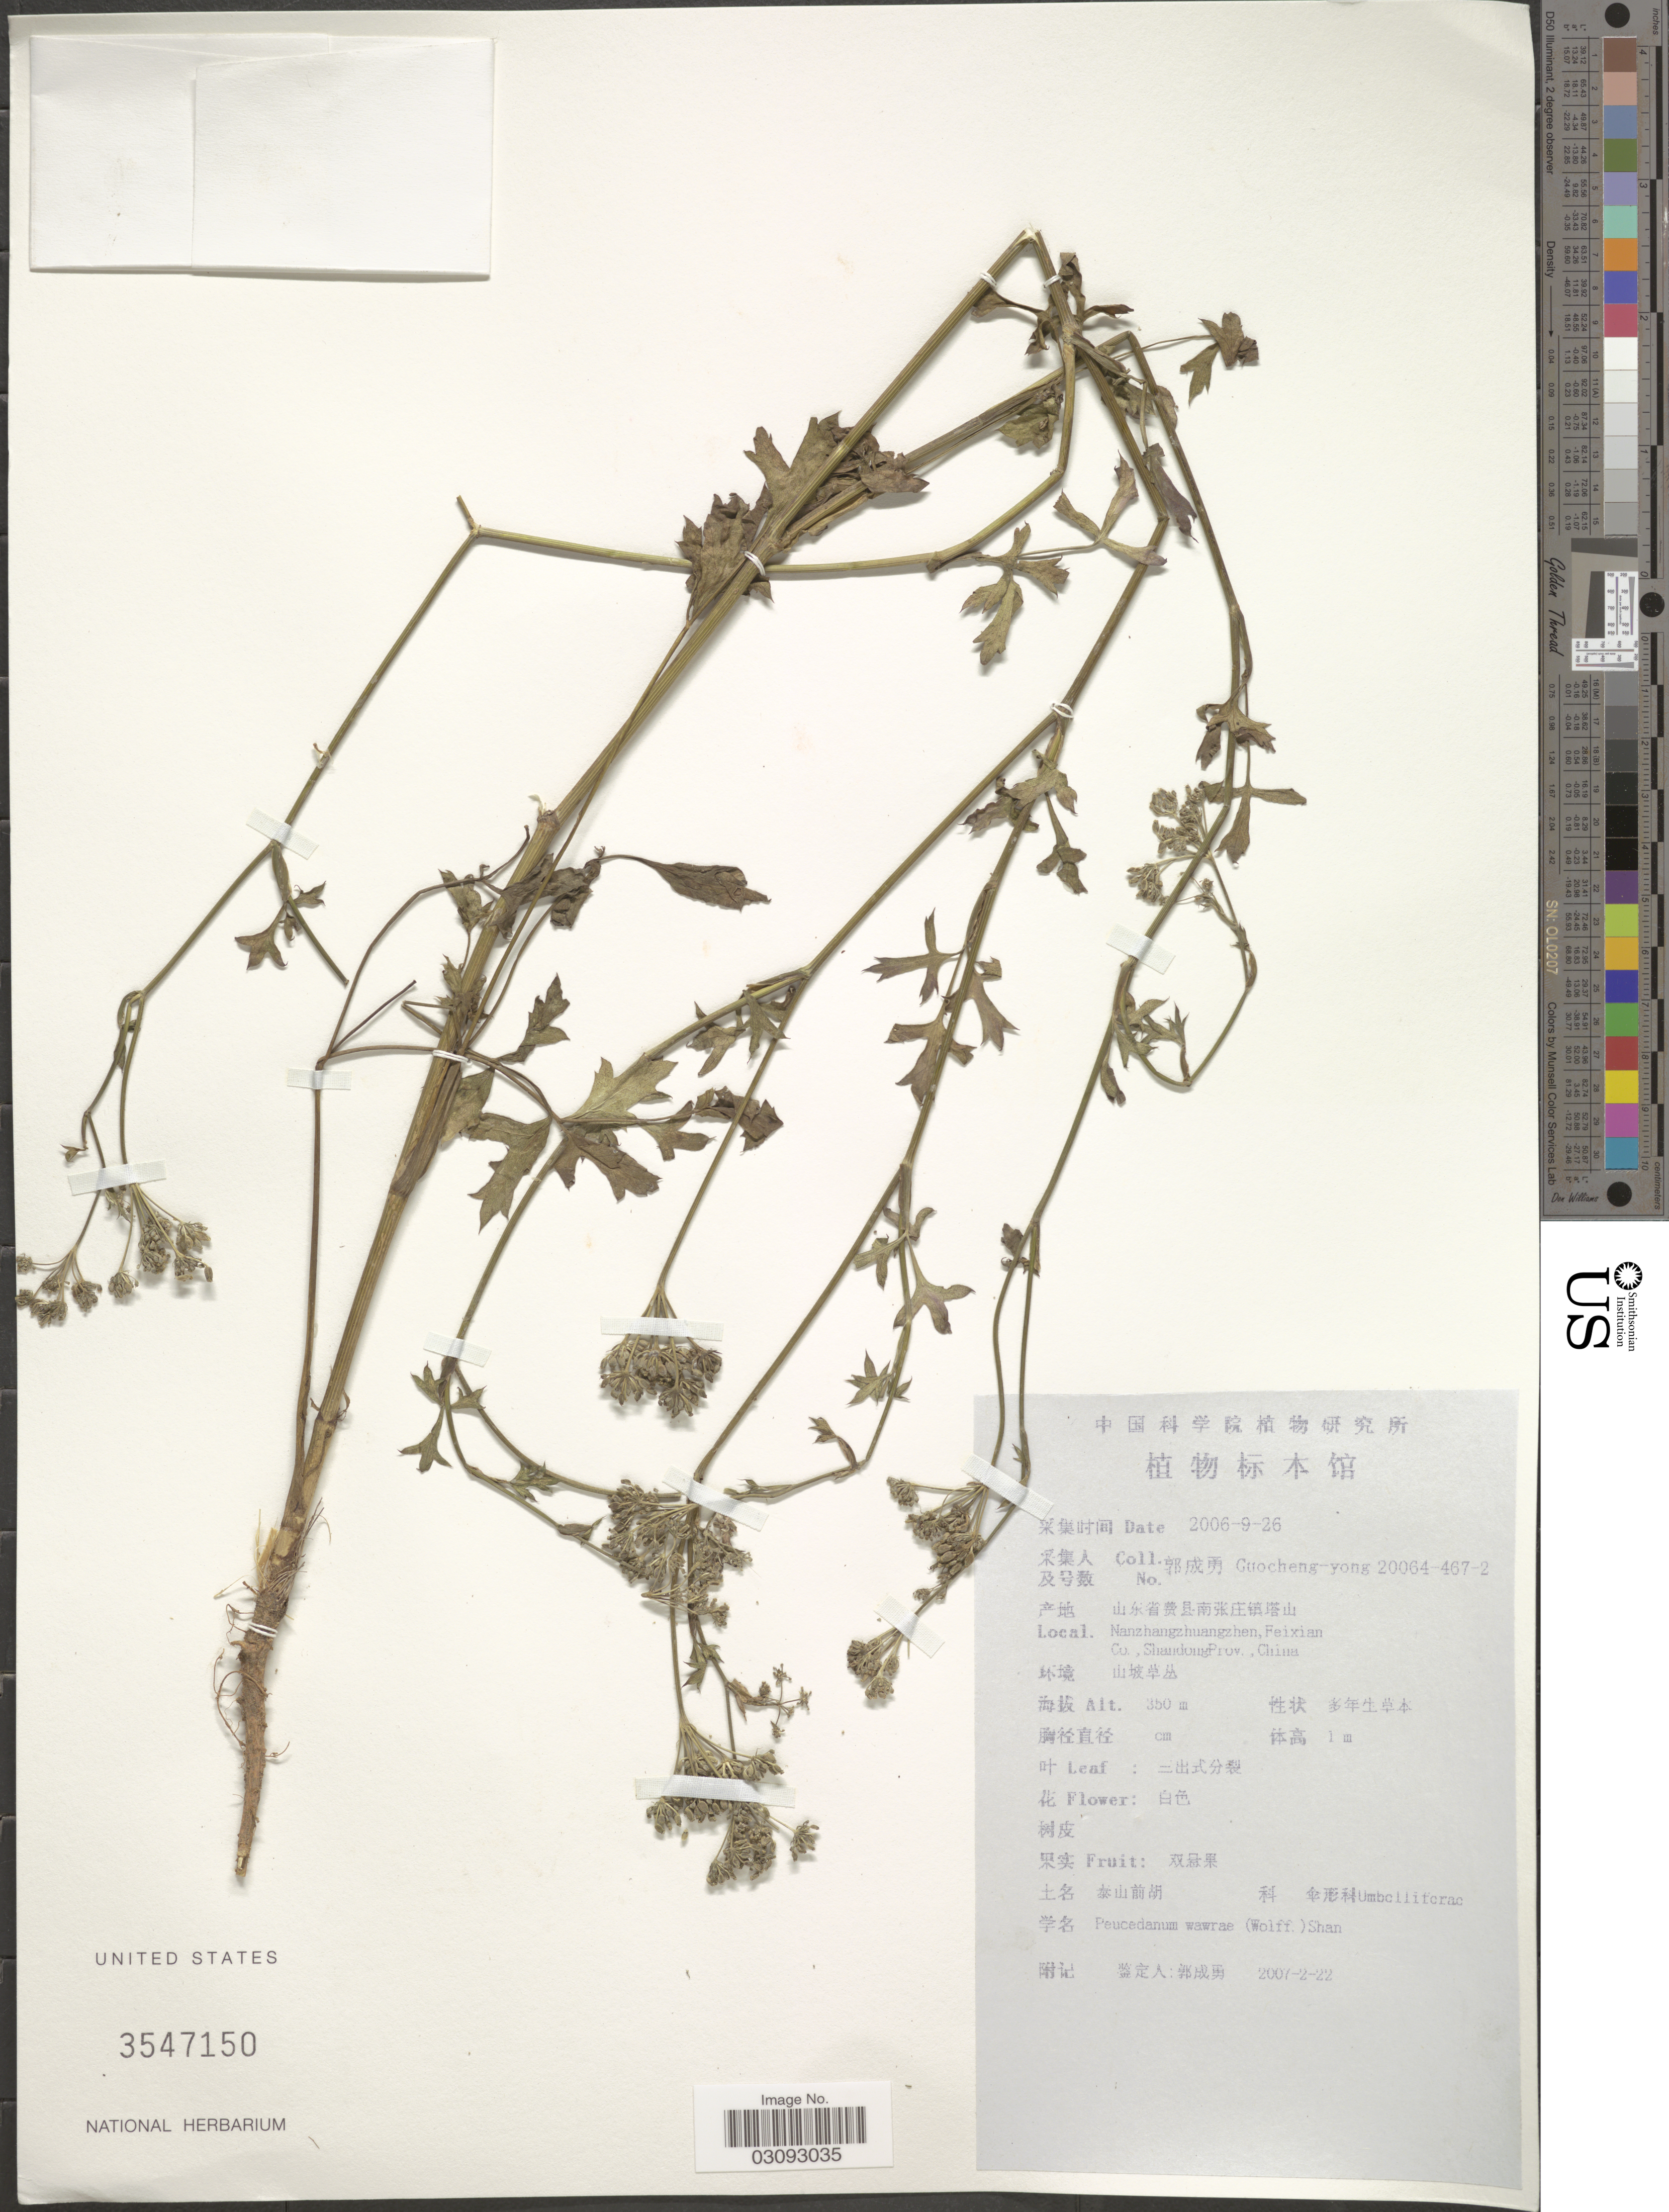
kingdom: Plantae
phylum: Tracheophyta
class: Magnoliopsida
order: Apiales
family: Apiaceae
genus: Peucedanum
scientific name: Peucedanum sp.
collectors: Guo cheng-yong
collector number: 20064-467-2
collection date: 2006-09-26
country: China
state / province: Shandong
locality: Nanzhangshuangzhen, Feixian Co., Shandong Prov.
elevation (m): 350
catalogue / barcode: US 3547150